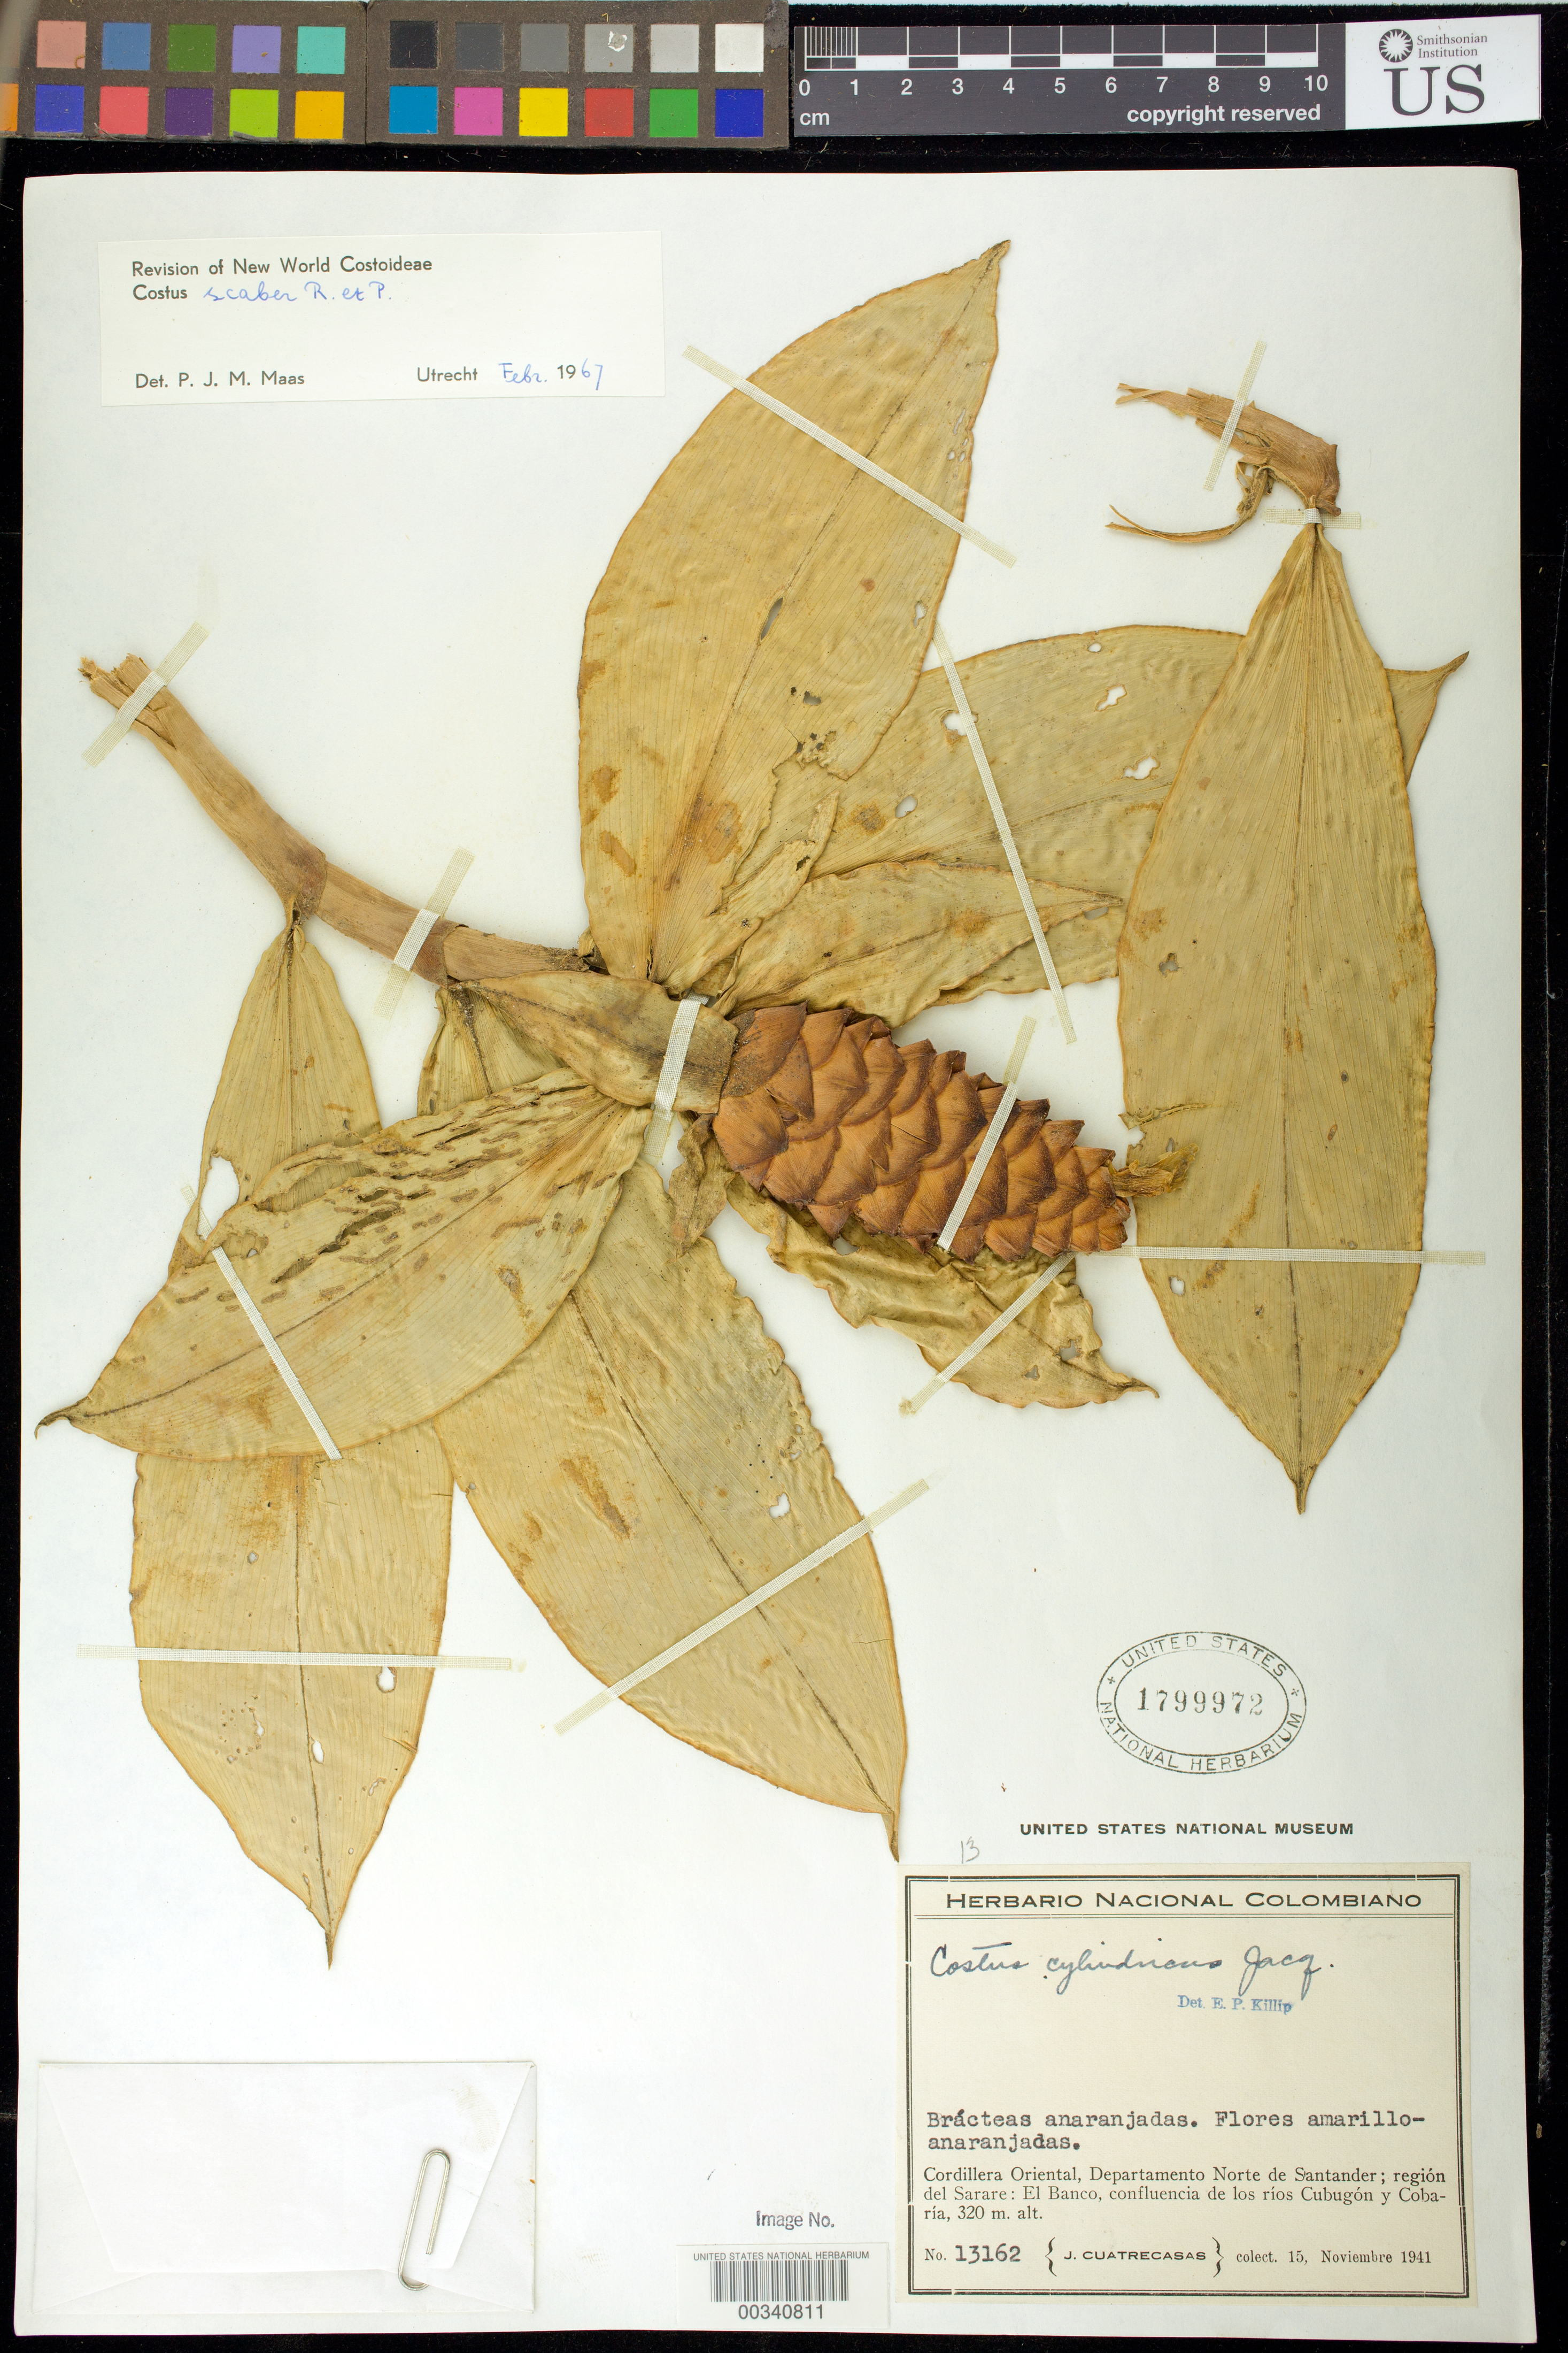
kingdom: Plantae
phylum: Tracheophyta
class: Liliopsida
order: Zingiberales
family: Costaceae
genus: Costus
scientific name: Costus scaber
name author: Ruiz & Pav.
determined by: Maas, Paul J. M.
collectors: J. Cuatrecasas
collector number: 13162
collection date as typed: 15 Nov 1941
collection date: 1941-11-15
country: Colombia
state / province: Norte de Santander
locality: Cordillera Oriental; region del Sarare; el Banco, confluence of Rios Cubugon and Cobaria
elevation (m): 320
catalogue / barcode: US 1799972